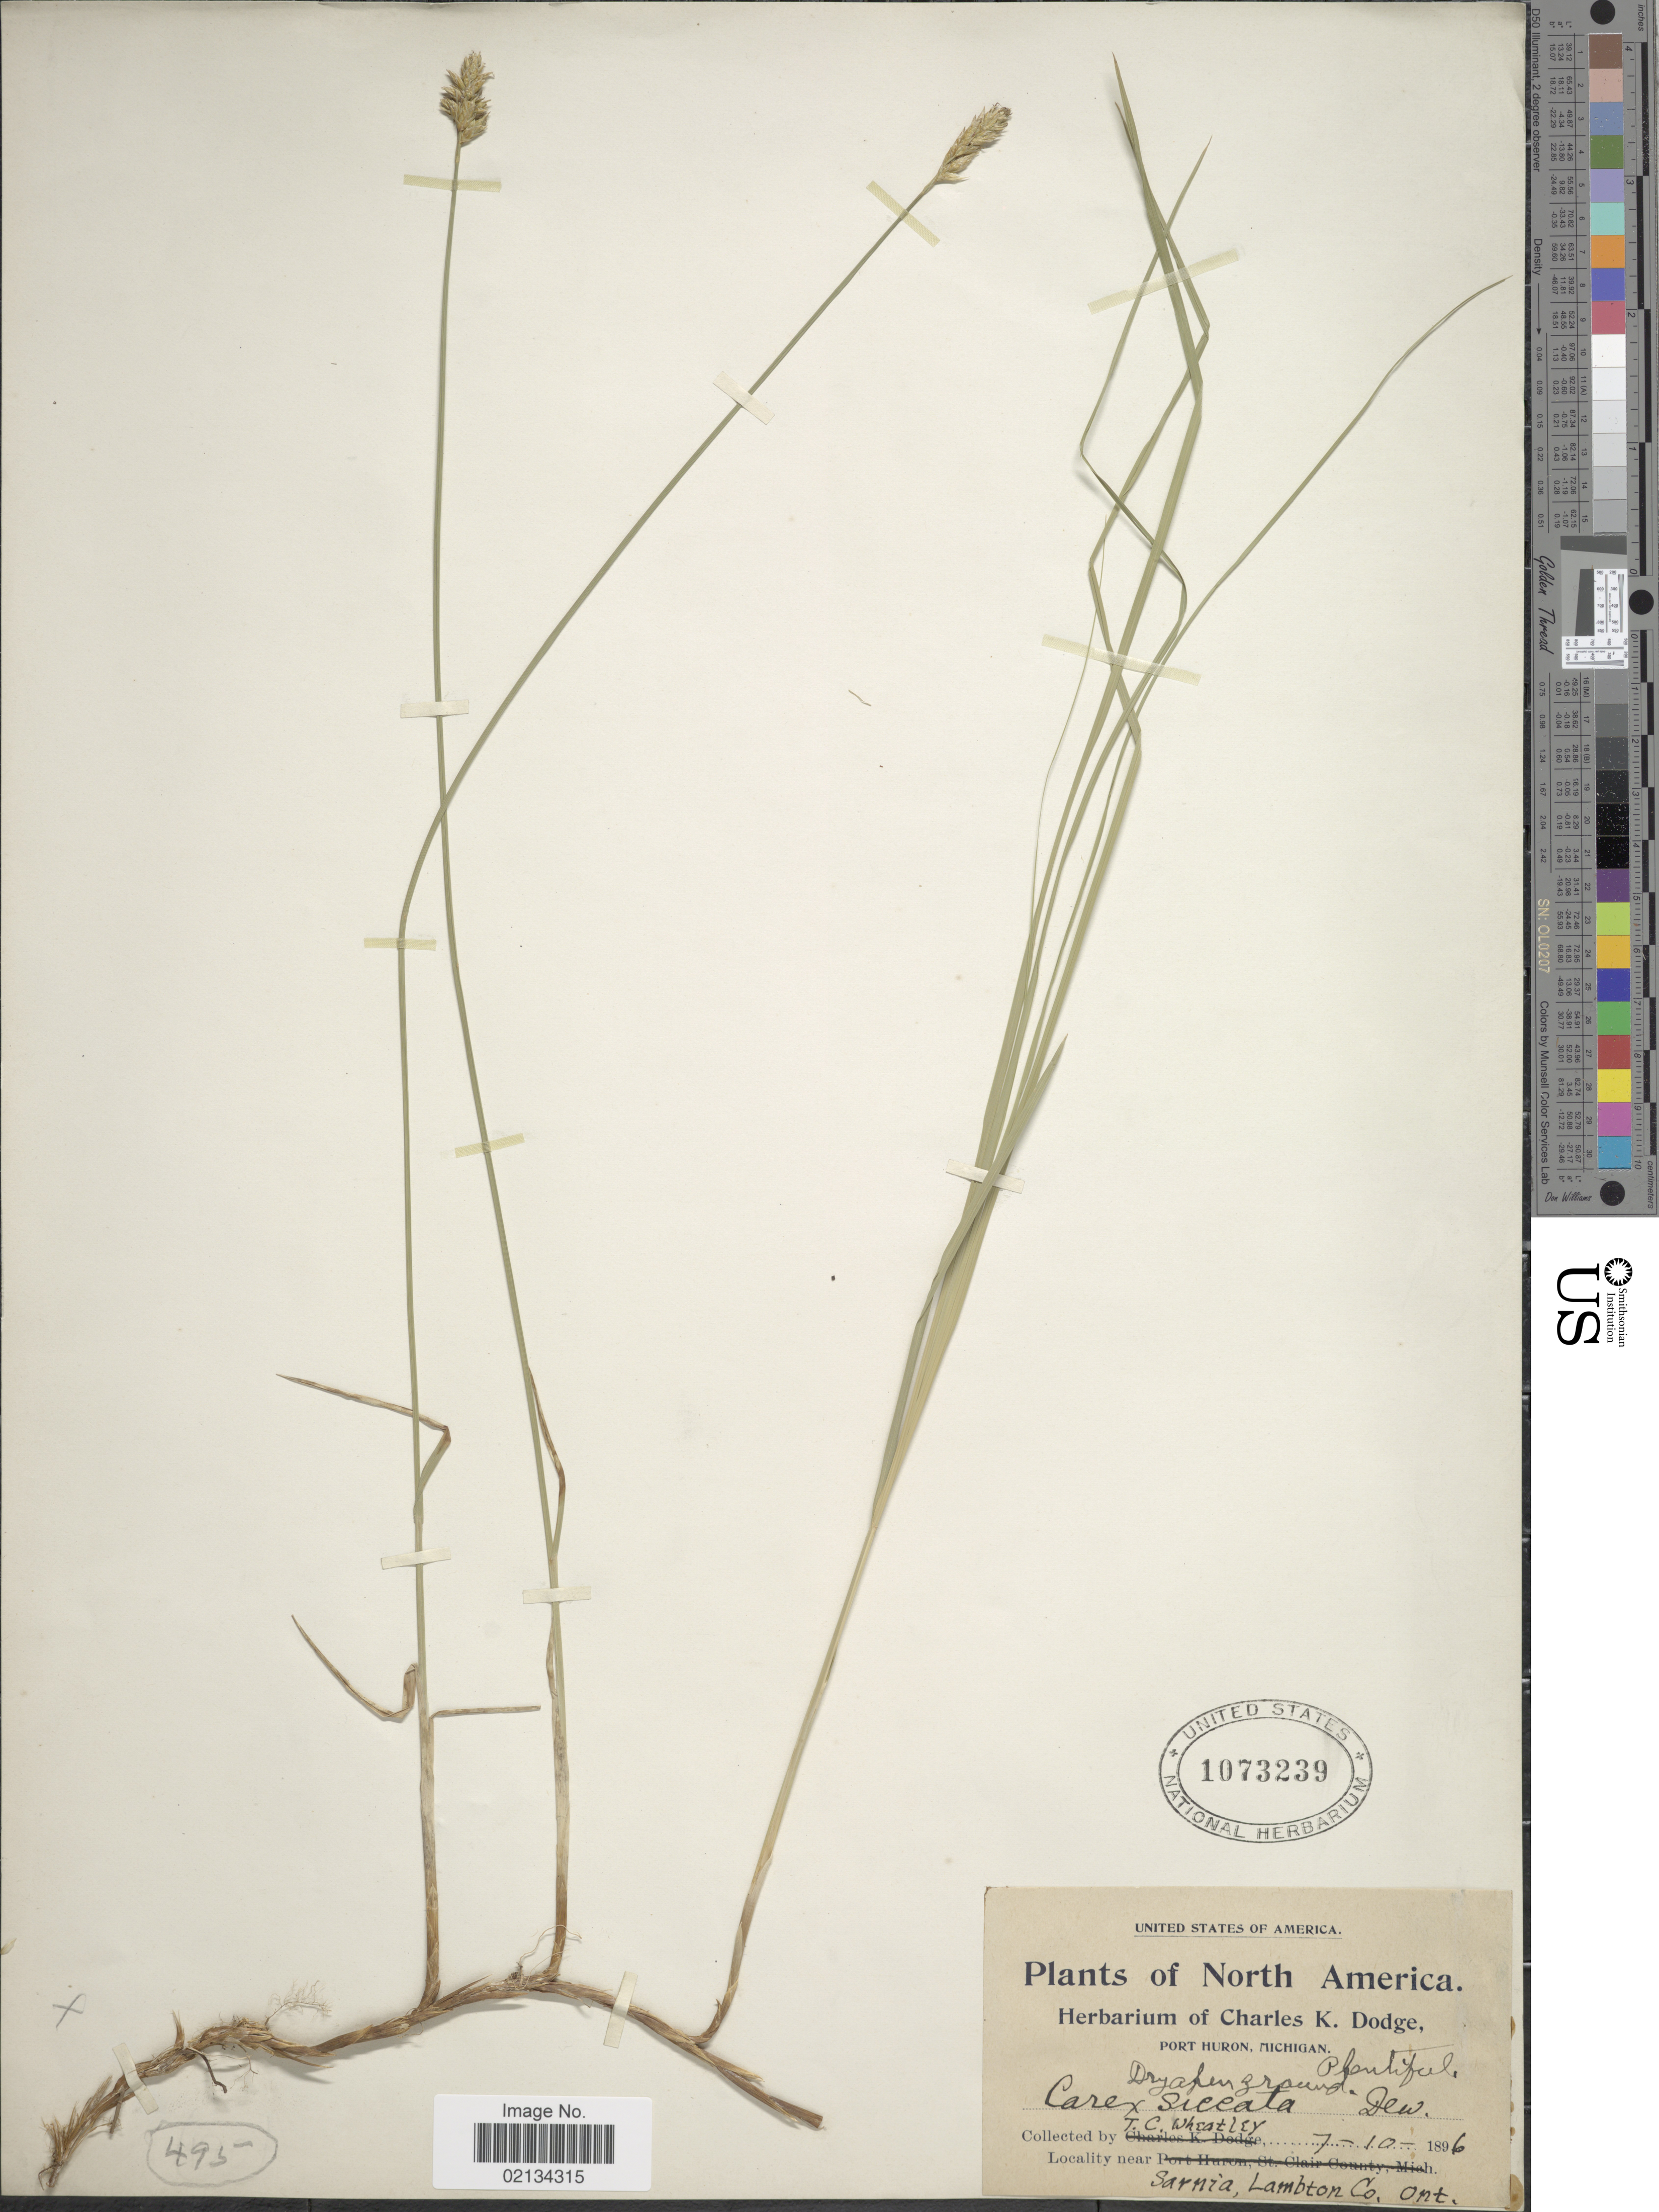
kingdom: Plantae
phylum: Tracheophyta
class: Liliopsida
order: Poales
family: Cyperaceae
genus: Carex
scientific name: Carex siccata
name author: Dewey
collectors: T. Wheatley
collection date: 1896-10-07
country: Canada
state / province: Ontario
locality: Dry open ground, near Sarnia, Lambton Co.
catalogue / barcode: US 1073239